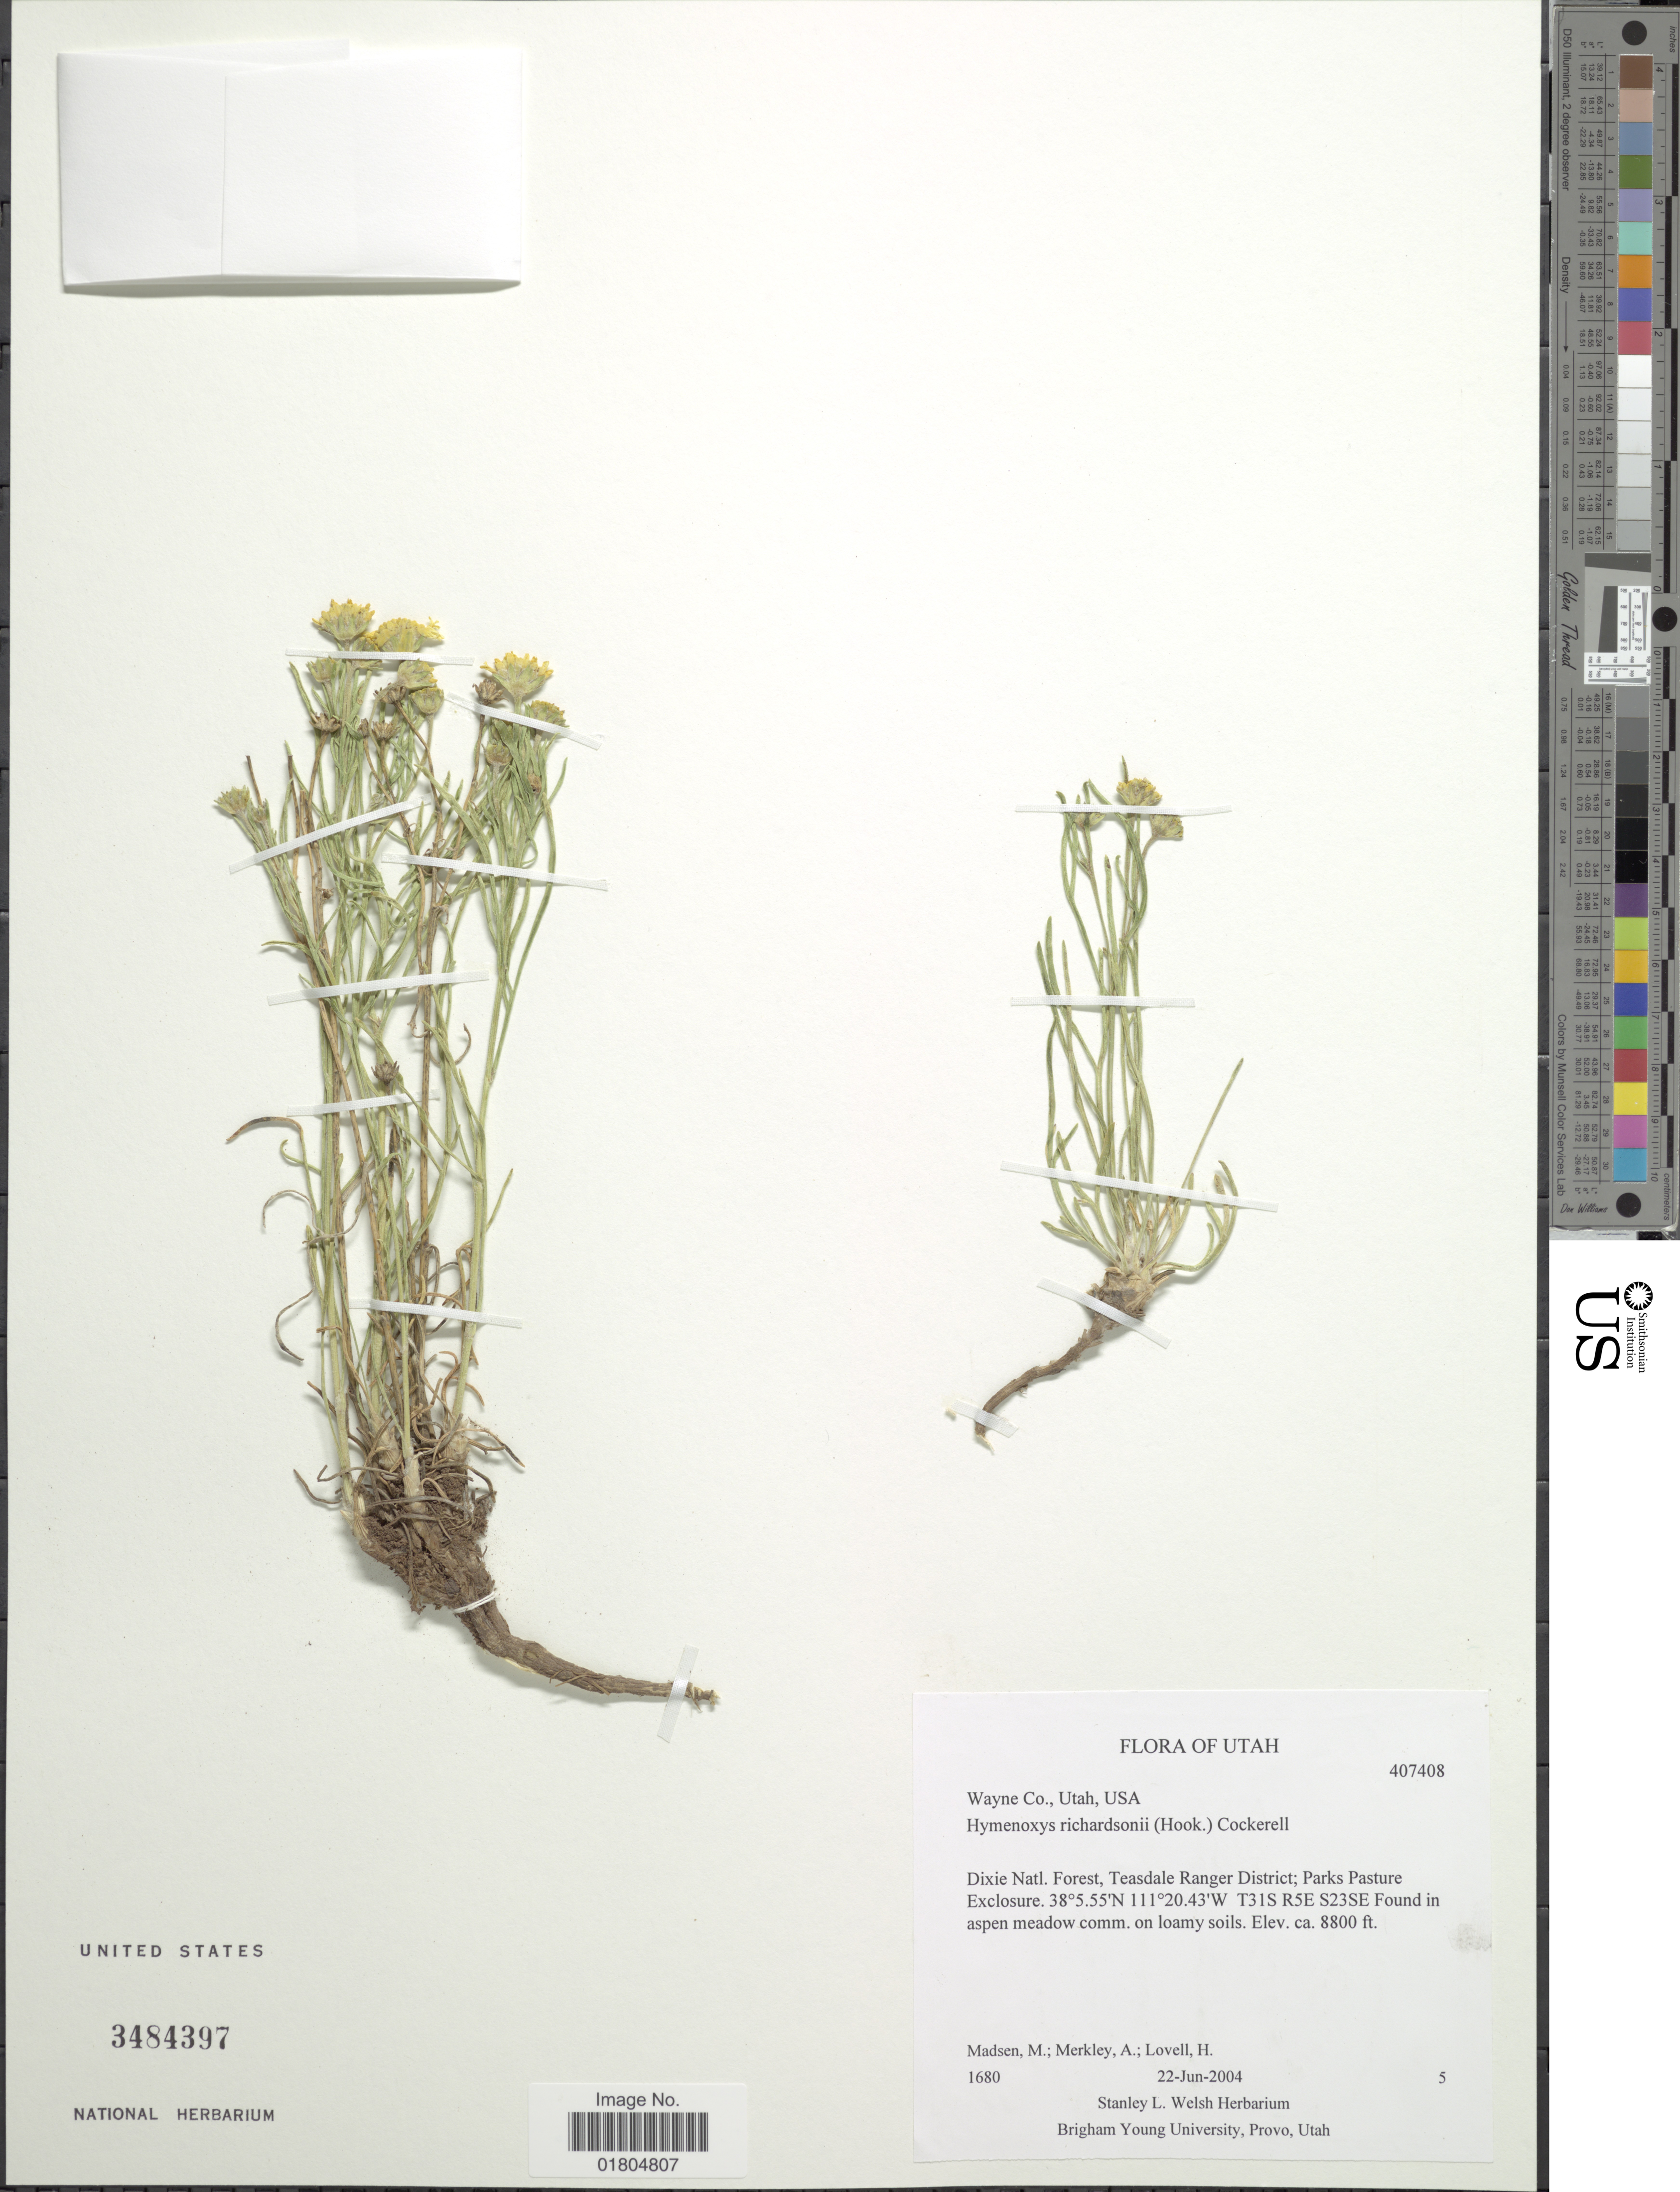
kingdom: Plantae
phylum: Tracheophyta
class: Magnoliopsida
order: Asterales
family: Asteraceae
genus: Hymenoxys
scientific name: Hymenoxys richardsonii var. floribunda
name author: (A. Gray) K.F. Parker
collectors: M. Madsen, A. Merkley & H. Lovell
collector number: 1680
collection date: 2004-06-22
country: United States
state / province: Utah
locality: Wayne Co. Dixie Natl. Forest, Teasdale Ranger District; Parks pasture Exclosure. T31S R5E S23SE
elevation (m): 2682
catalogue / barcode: US 3484397